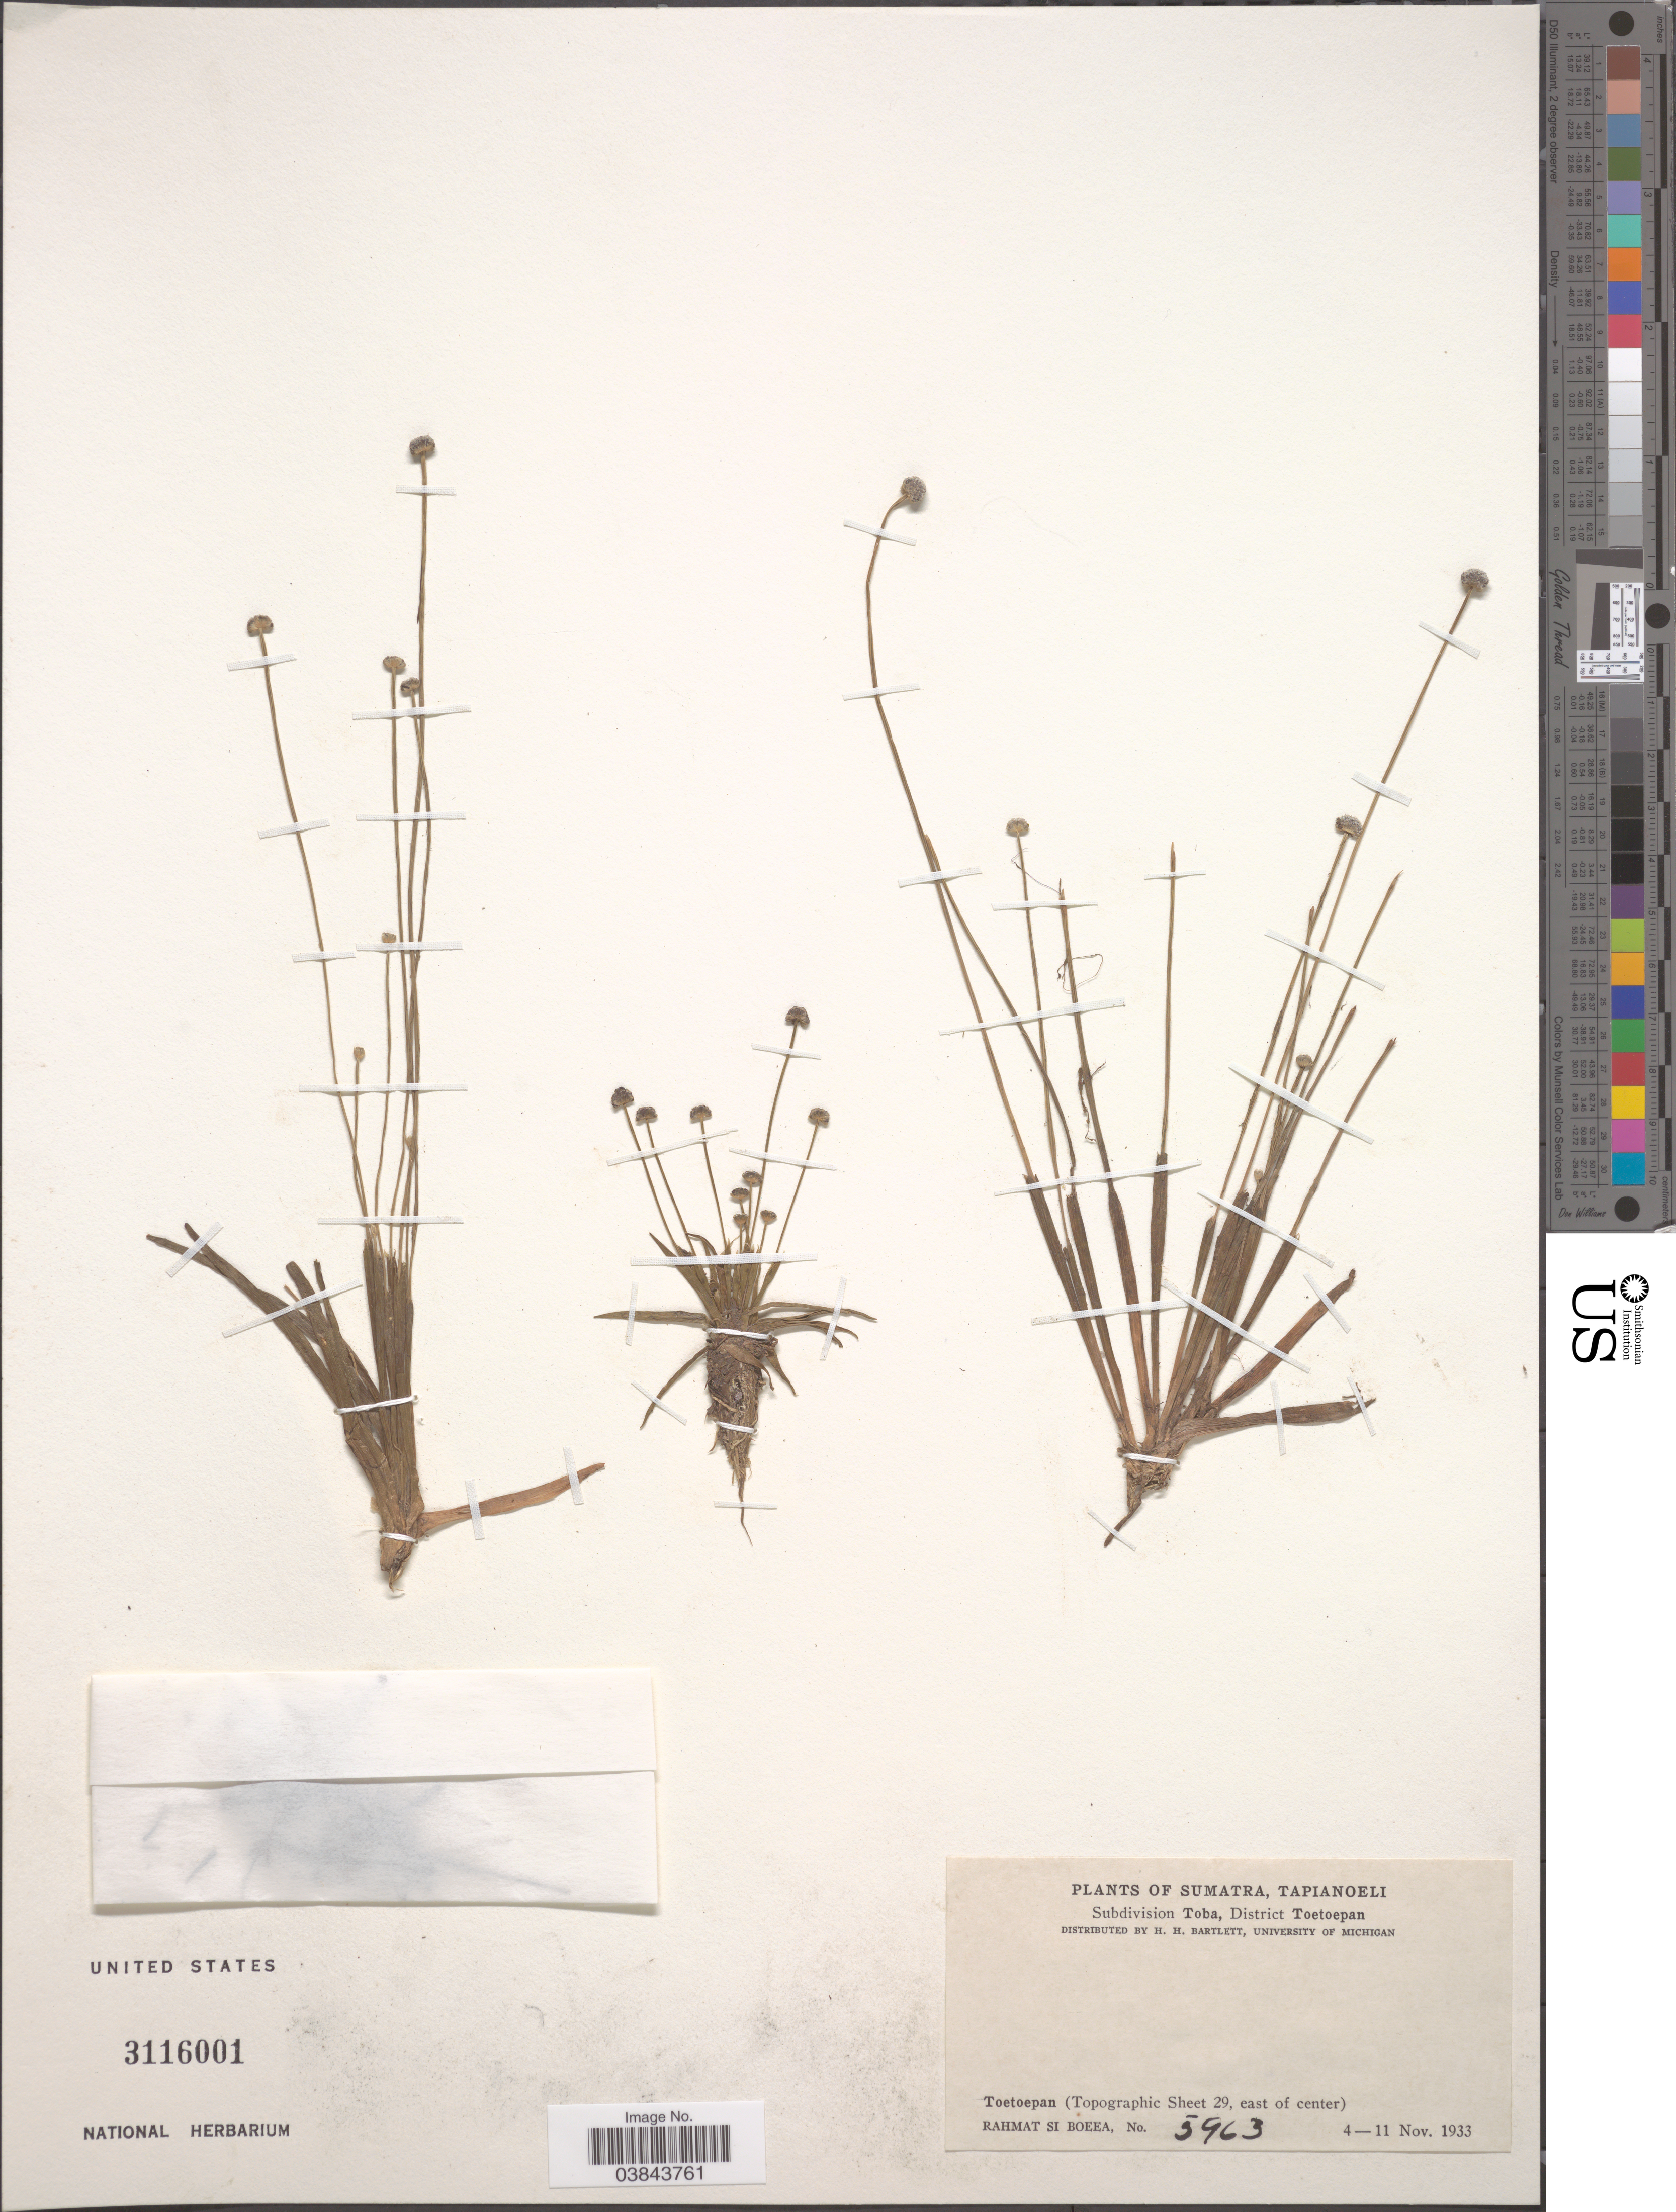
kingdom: Plantae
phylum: Tracheophyta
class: Liliopsida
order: Poales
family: Eriocaulaceae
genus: Eriocaulon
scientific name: Eriocaulon sp.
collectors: Rahmat Si Boeea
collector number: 5963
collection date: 1933-11-04/1933-11-11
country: Indonesia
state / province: Sumatra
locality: Tapianoeli. Subdivision Toba, District Toetoepan. Toetoepan (Topographic Sheete 29, east of center).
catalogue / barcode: US 3116001